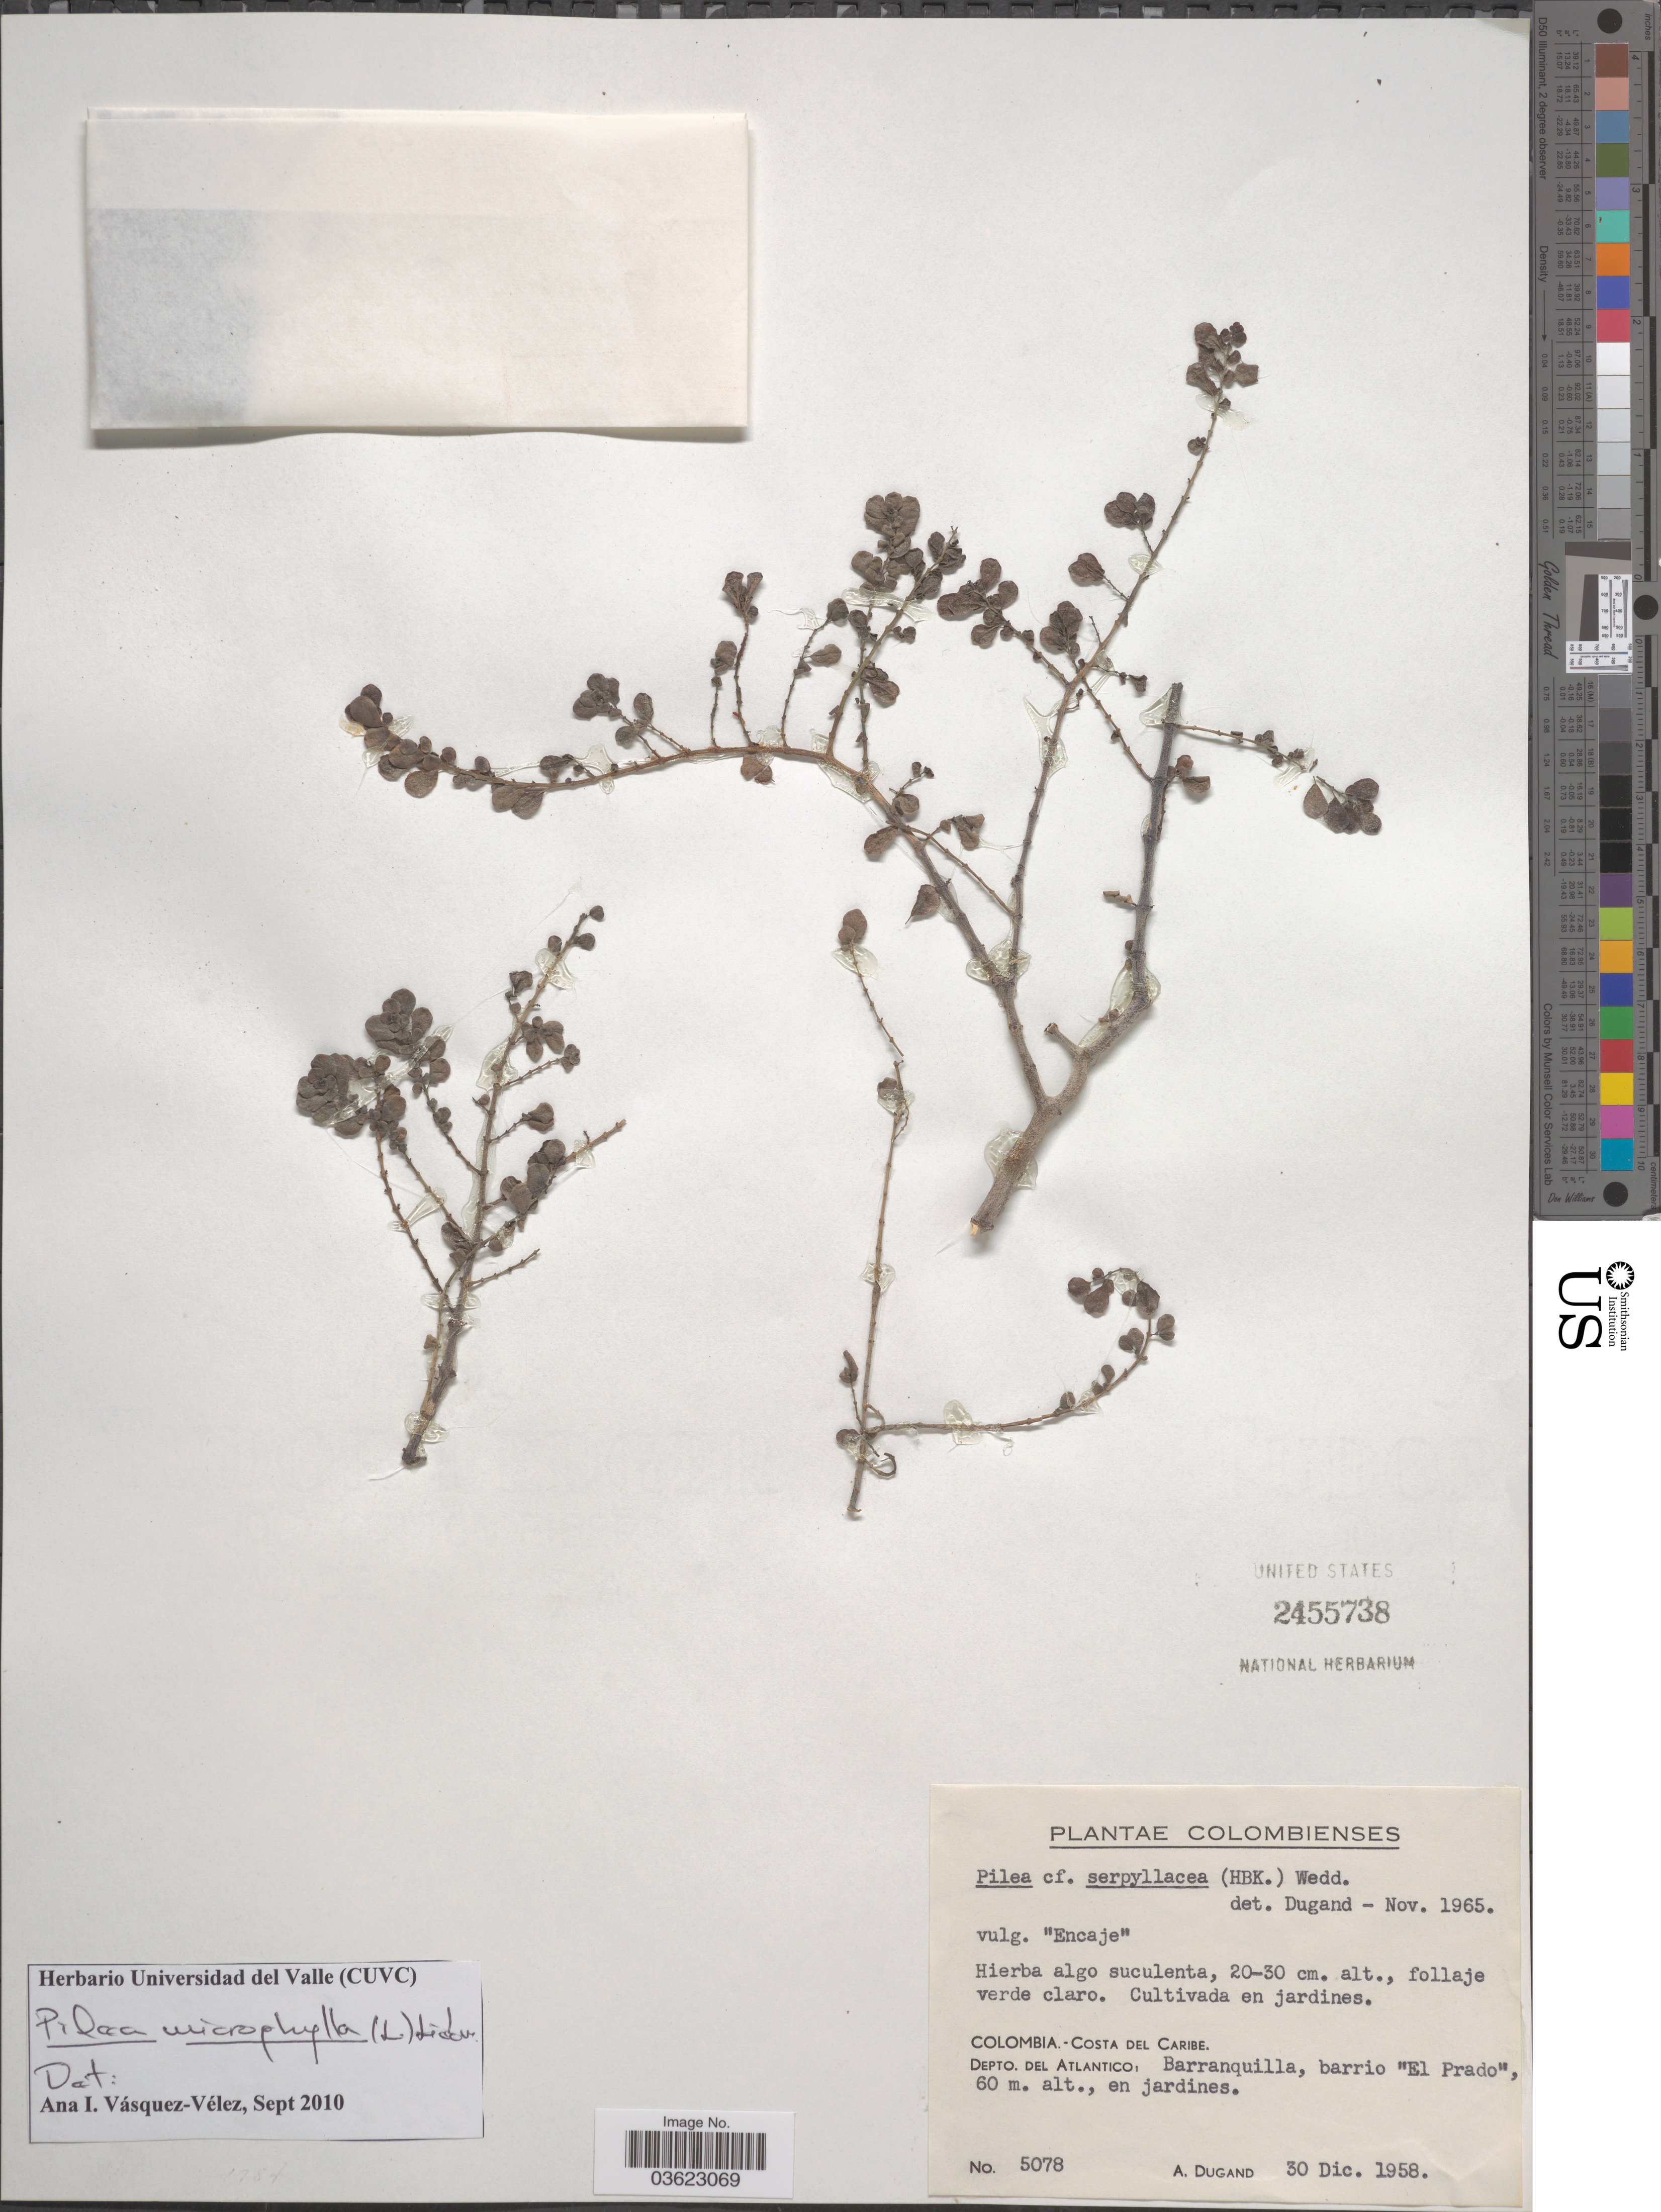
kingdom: Plantae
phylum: Tracheophyta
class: Magnoliopsida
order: Rosales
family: Urticaceae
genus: Pilea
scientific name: Pilea microphylla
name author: (L.) Liebm.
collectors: A. Dugand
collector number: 5078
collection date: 1958-12-30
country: Colombia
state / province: Atlántico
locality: Costa del Caribe. Depto. Del Atlantico, Barranquilla, barrio "El Prado".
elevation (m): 60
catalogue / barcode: US 2455738